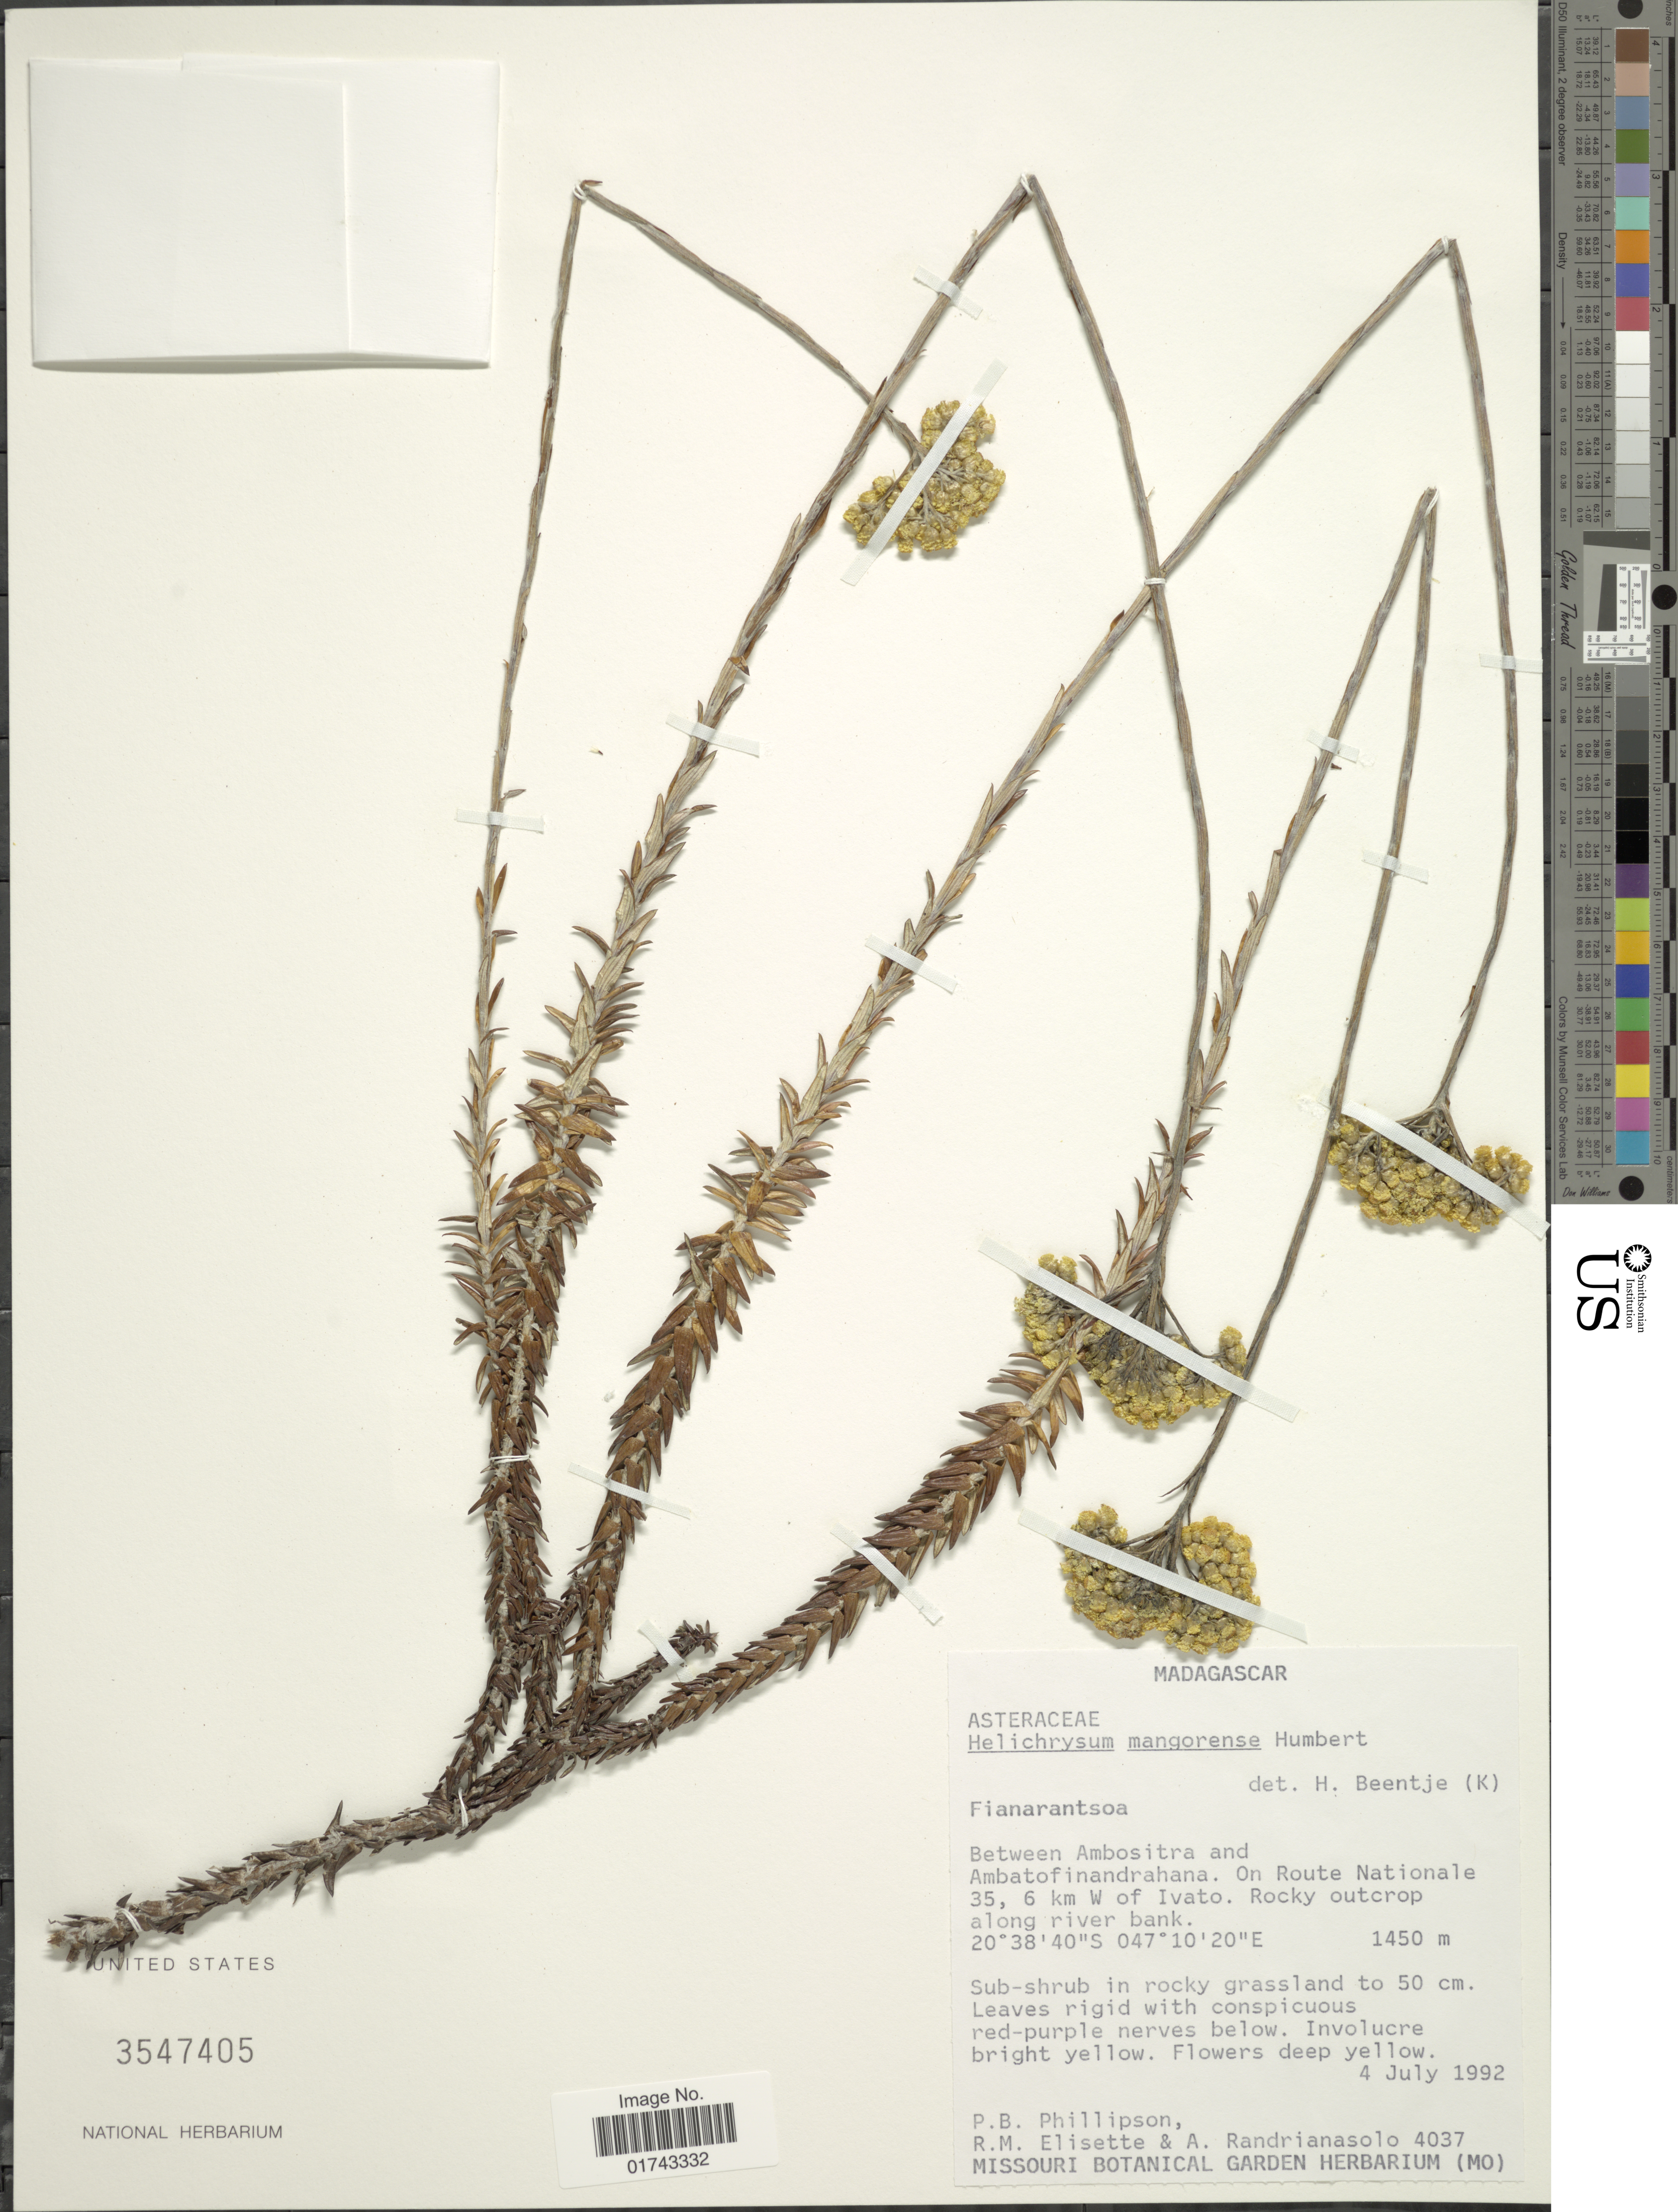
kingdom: Plantae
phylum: Tracheophyta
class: Magnoliopsida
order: Asterales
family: Asteraceae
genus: Helichrysum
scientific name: Helichrysum mangorense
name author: Humbert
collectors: P. B. Phillipson, M. Rahelivololona & A. Randrianasolo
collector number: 4027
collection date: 1992-07-04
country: Madagascar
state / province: Amoron'i Mania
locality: Between Ambositra and Ambatofinandrahana, On Route National 35.6 km W of Ivato, Rocky outcrop, along river bank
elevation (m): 1450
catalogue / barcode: US 3547405